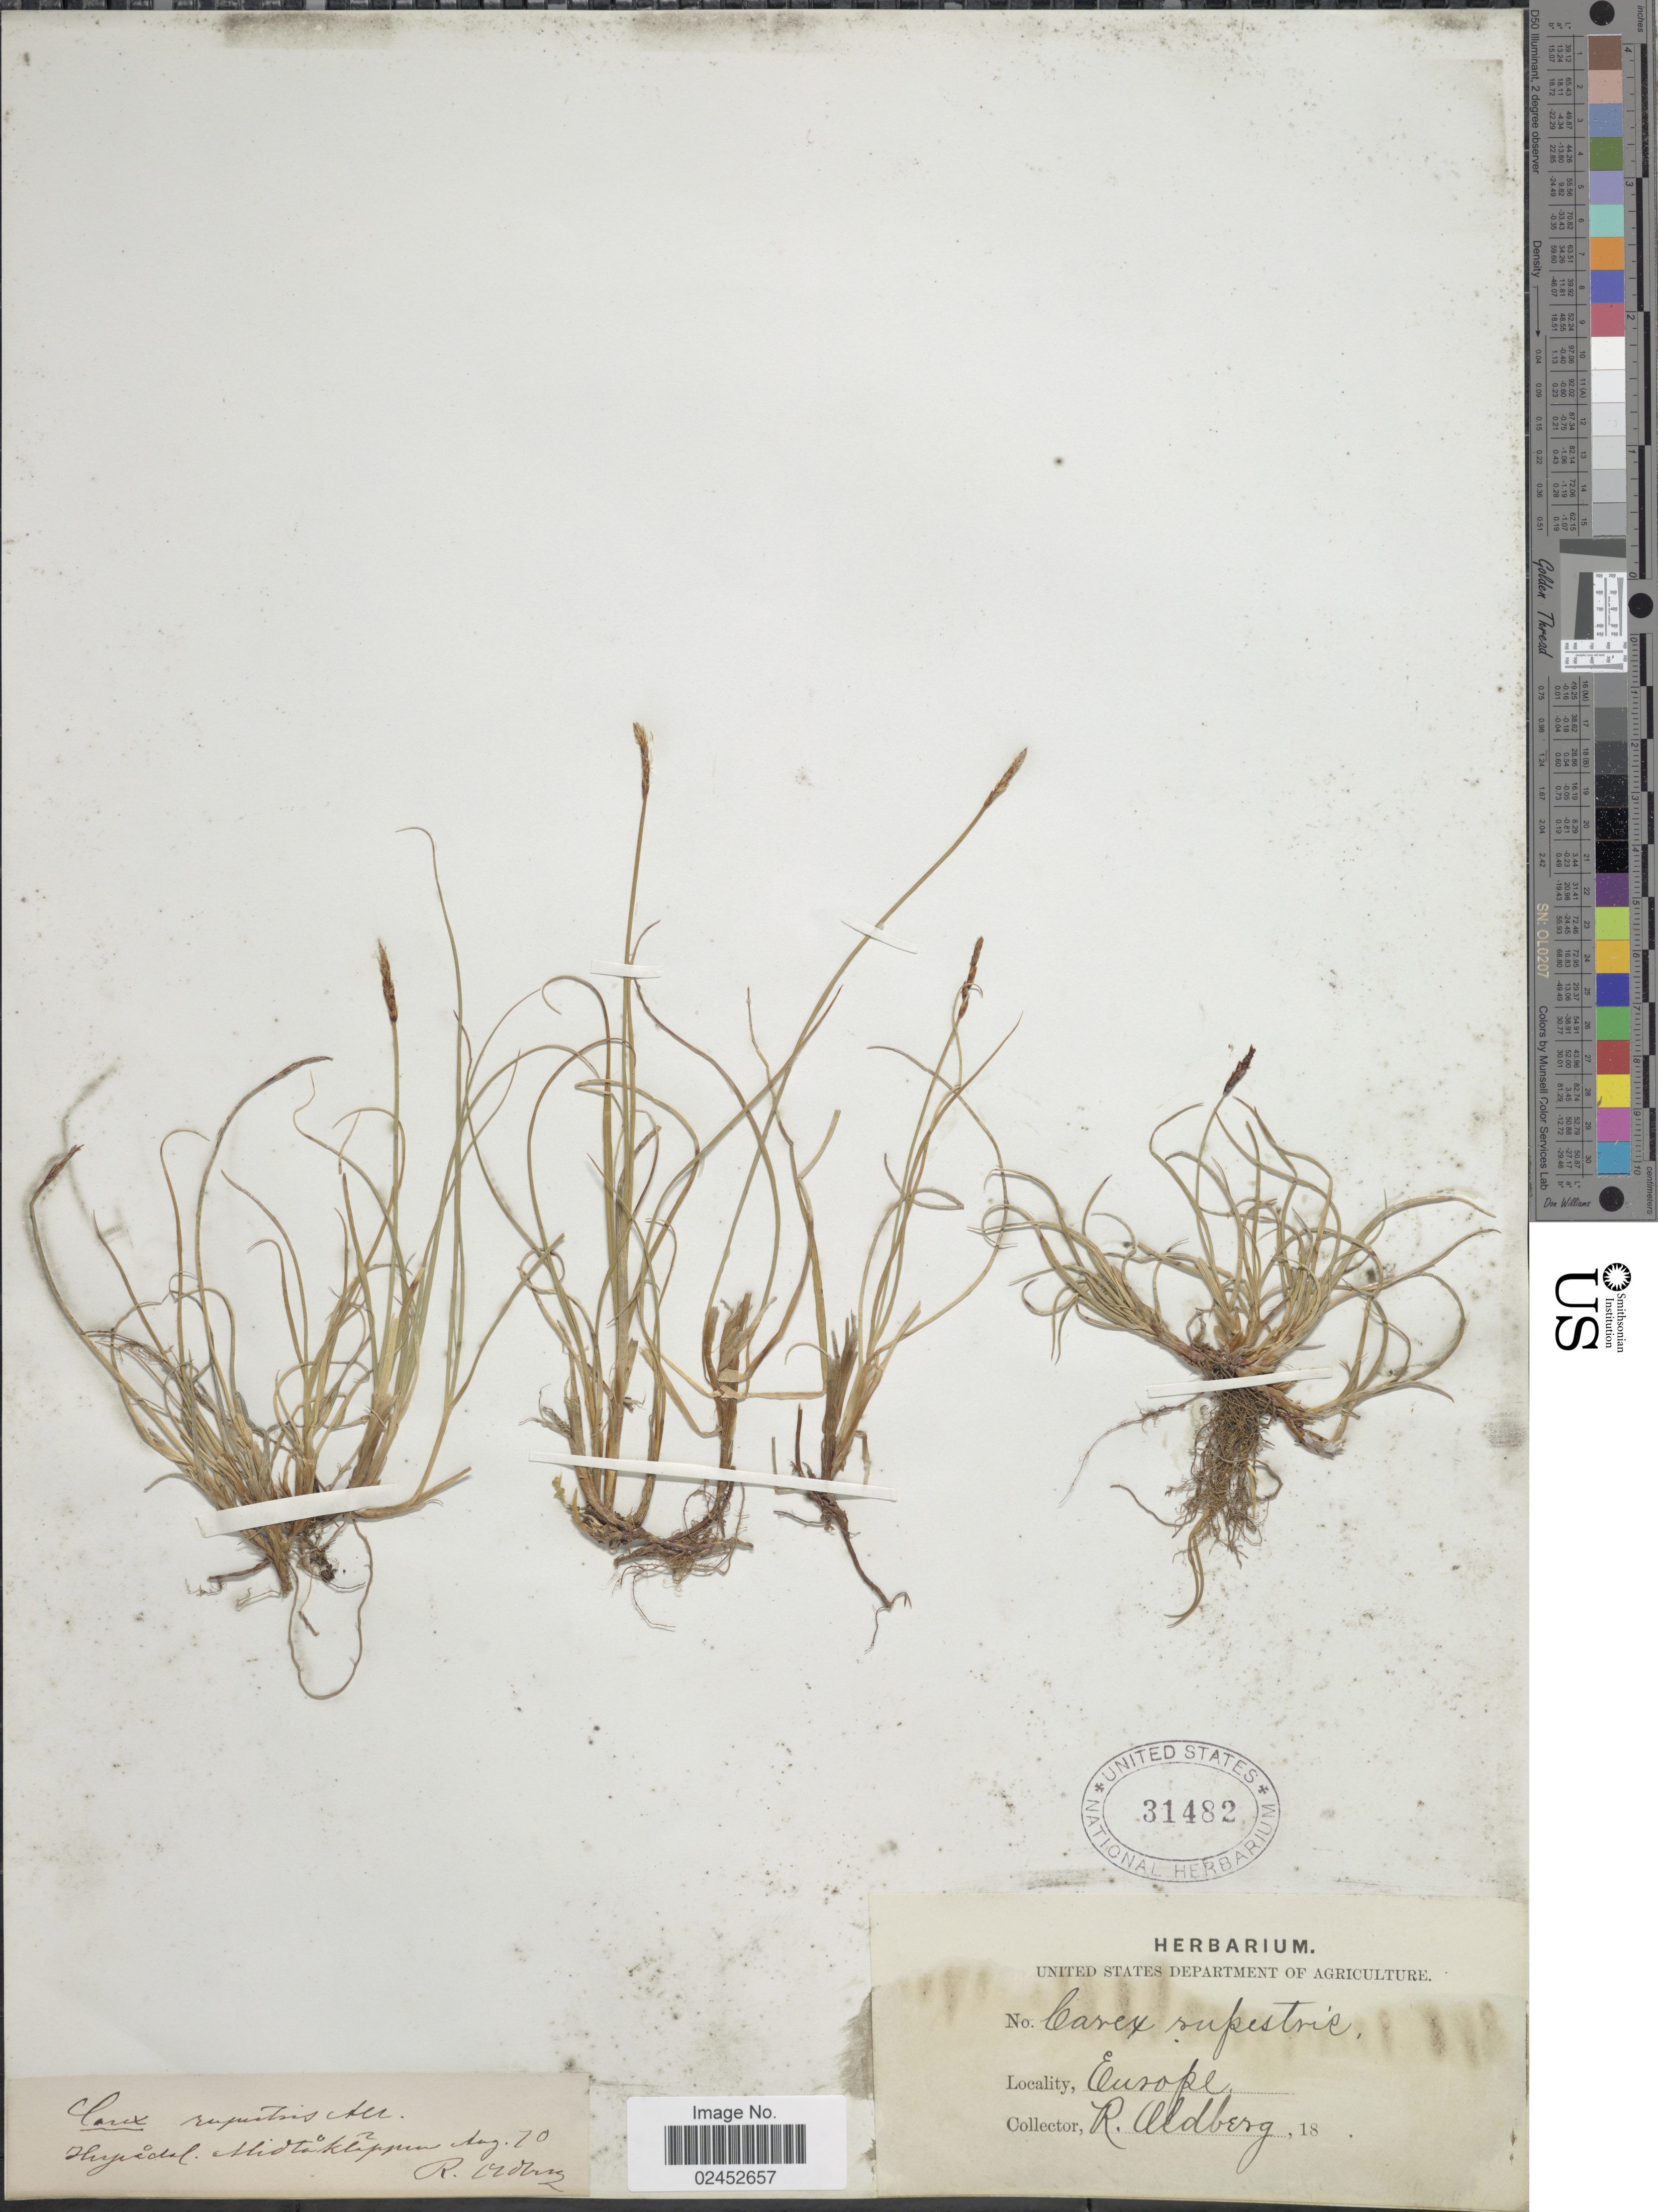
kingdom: Plantae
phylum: Tracheophyta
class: Liliopsida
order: Poales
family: Cyperaceae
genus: Carex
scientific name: Carex rupestris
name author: All.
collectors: R. Oldberg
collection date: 1870-08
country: Sweden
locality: Europe, Herjsdal, Midtaklappen. [interpreted]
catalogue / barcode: US 31482